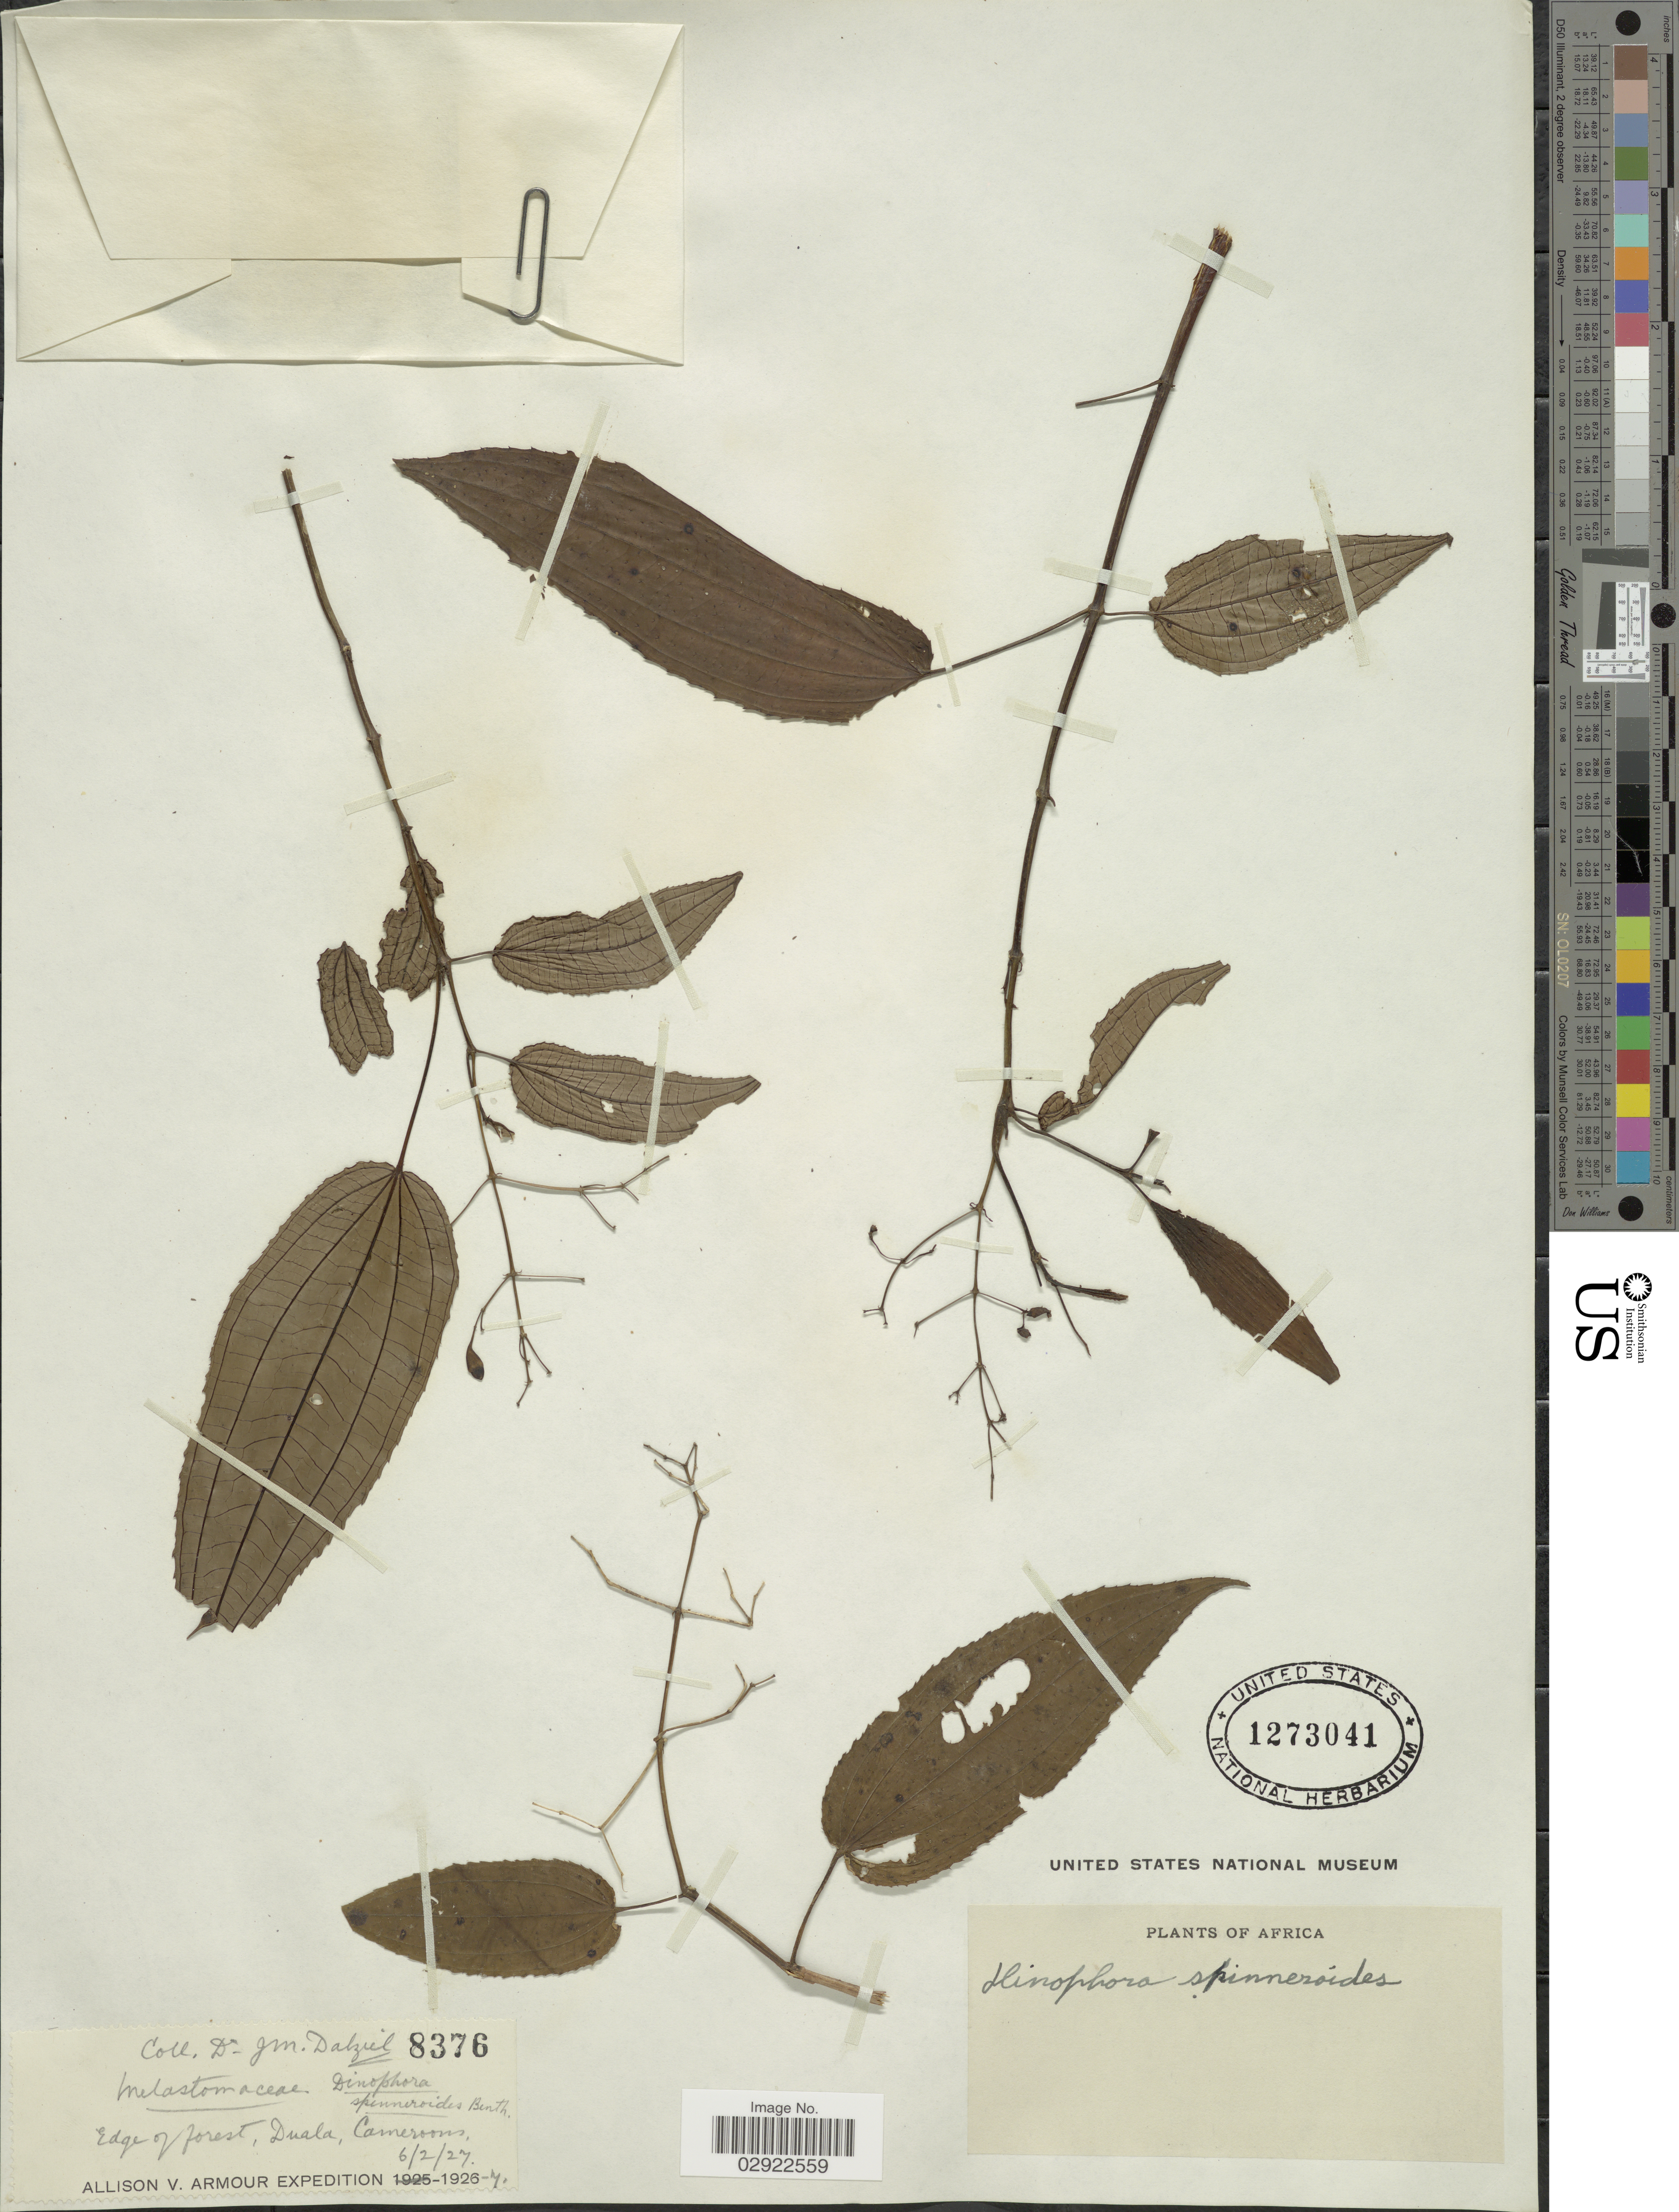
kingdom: Plantae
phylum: Tracheophyta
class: Magnoliopsida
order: Myrtales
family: Melastomataceae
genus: Dinophora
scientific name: Dinophora spenneroides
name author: Benth.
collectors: J. Dalziel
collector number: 8376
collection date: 1927-02-06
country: Cameroon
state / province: Littoral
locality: Edge of forest, Duala.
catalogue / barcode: US 1273041